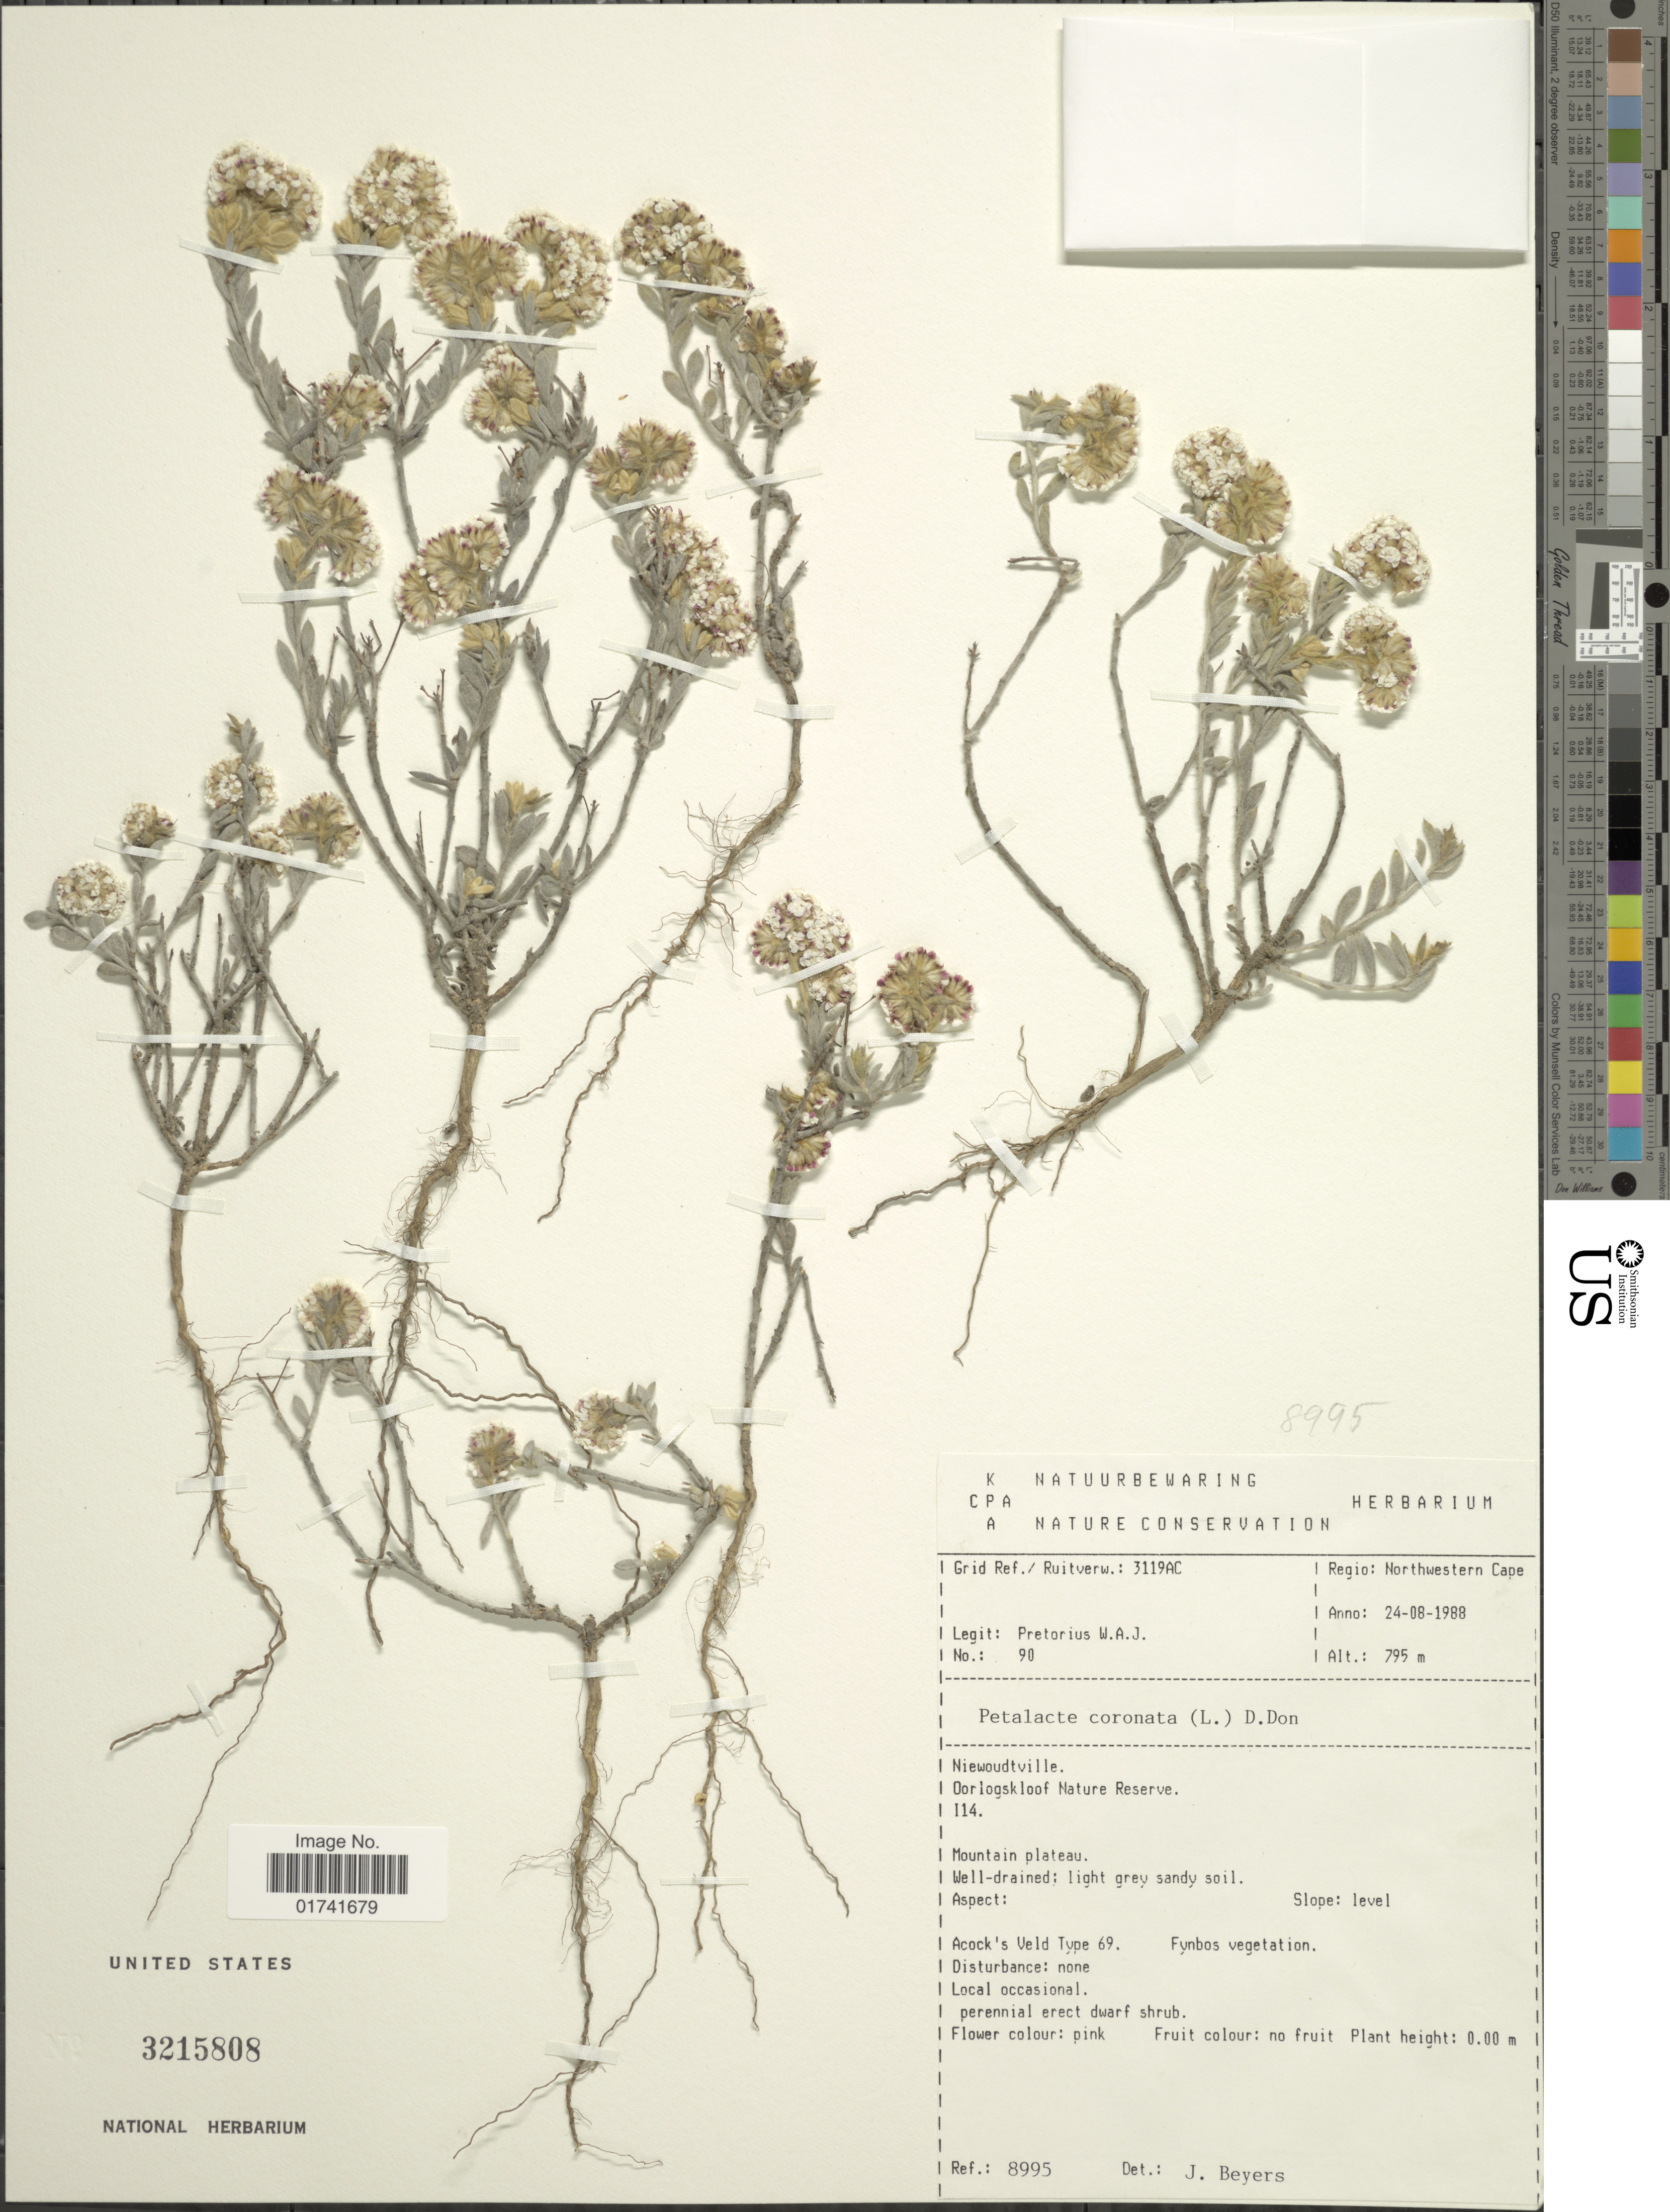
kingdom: Plantae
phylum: Tracheophyta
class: Magnoliopsida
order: Asterales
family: Asteraceae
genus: Petalacte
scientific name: Petalacte coronata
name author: D. Don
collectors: W. Pretorius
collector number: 90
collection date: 1988-08-24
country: South Africa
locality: Regio: Northwestern Cape, Niewoudtville, Oorlogskloof Nature Reserve, 114, Mountain Plateau.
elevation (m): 795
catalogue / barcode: US 3215808